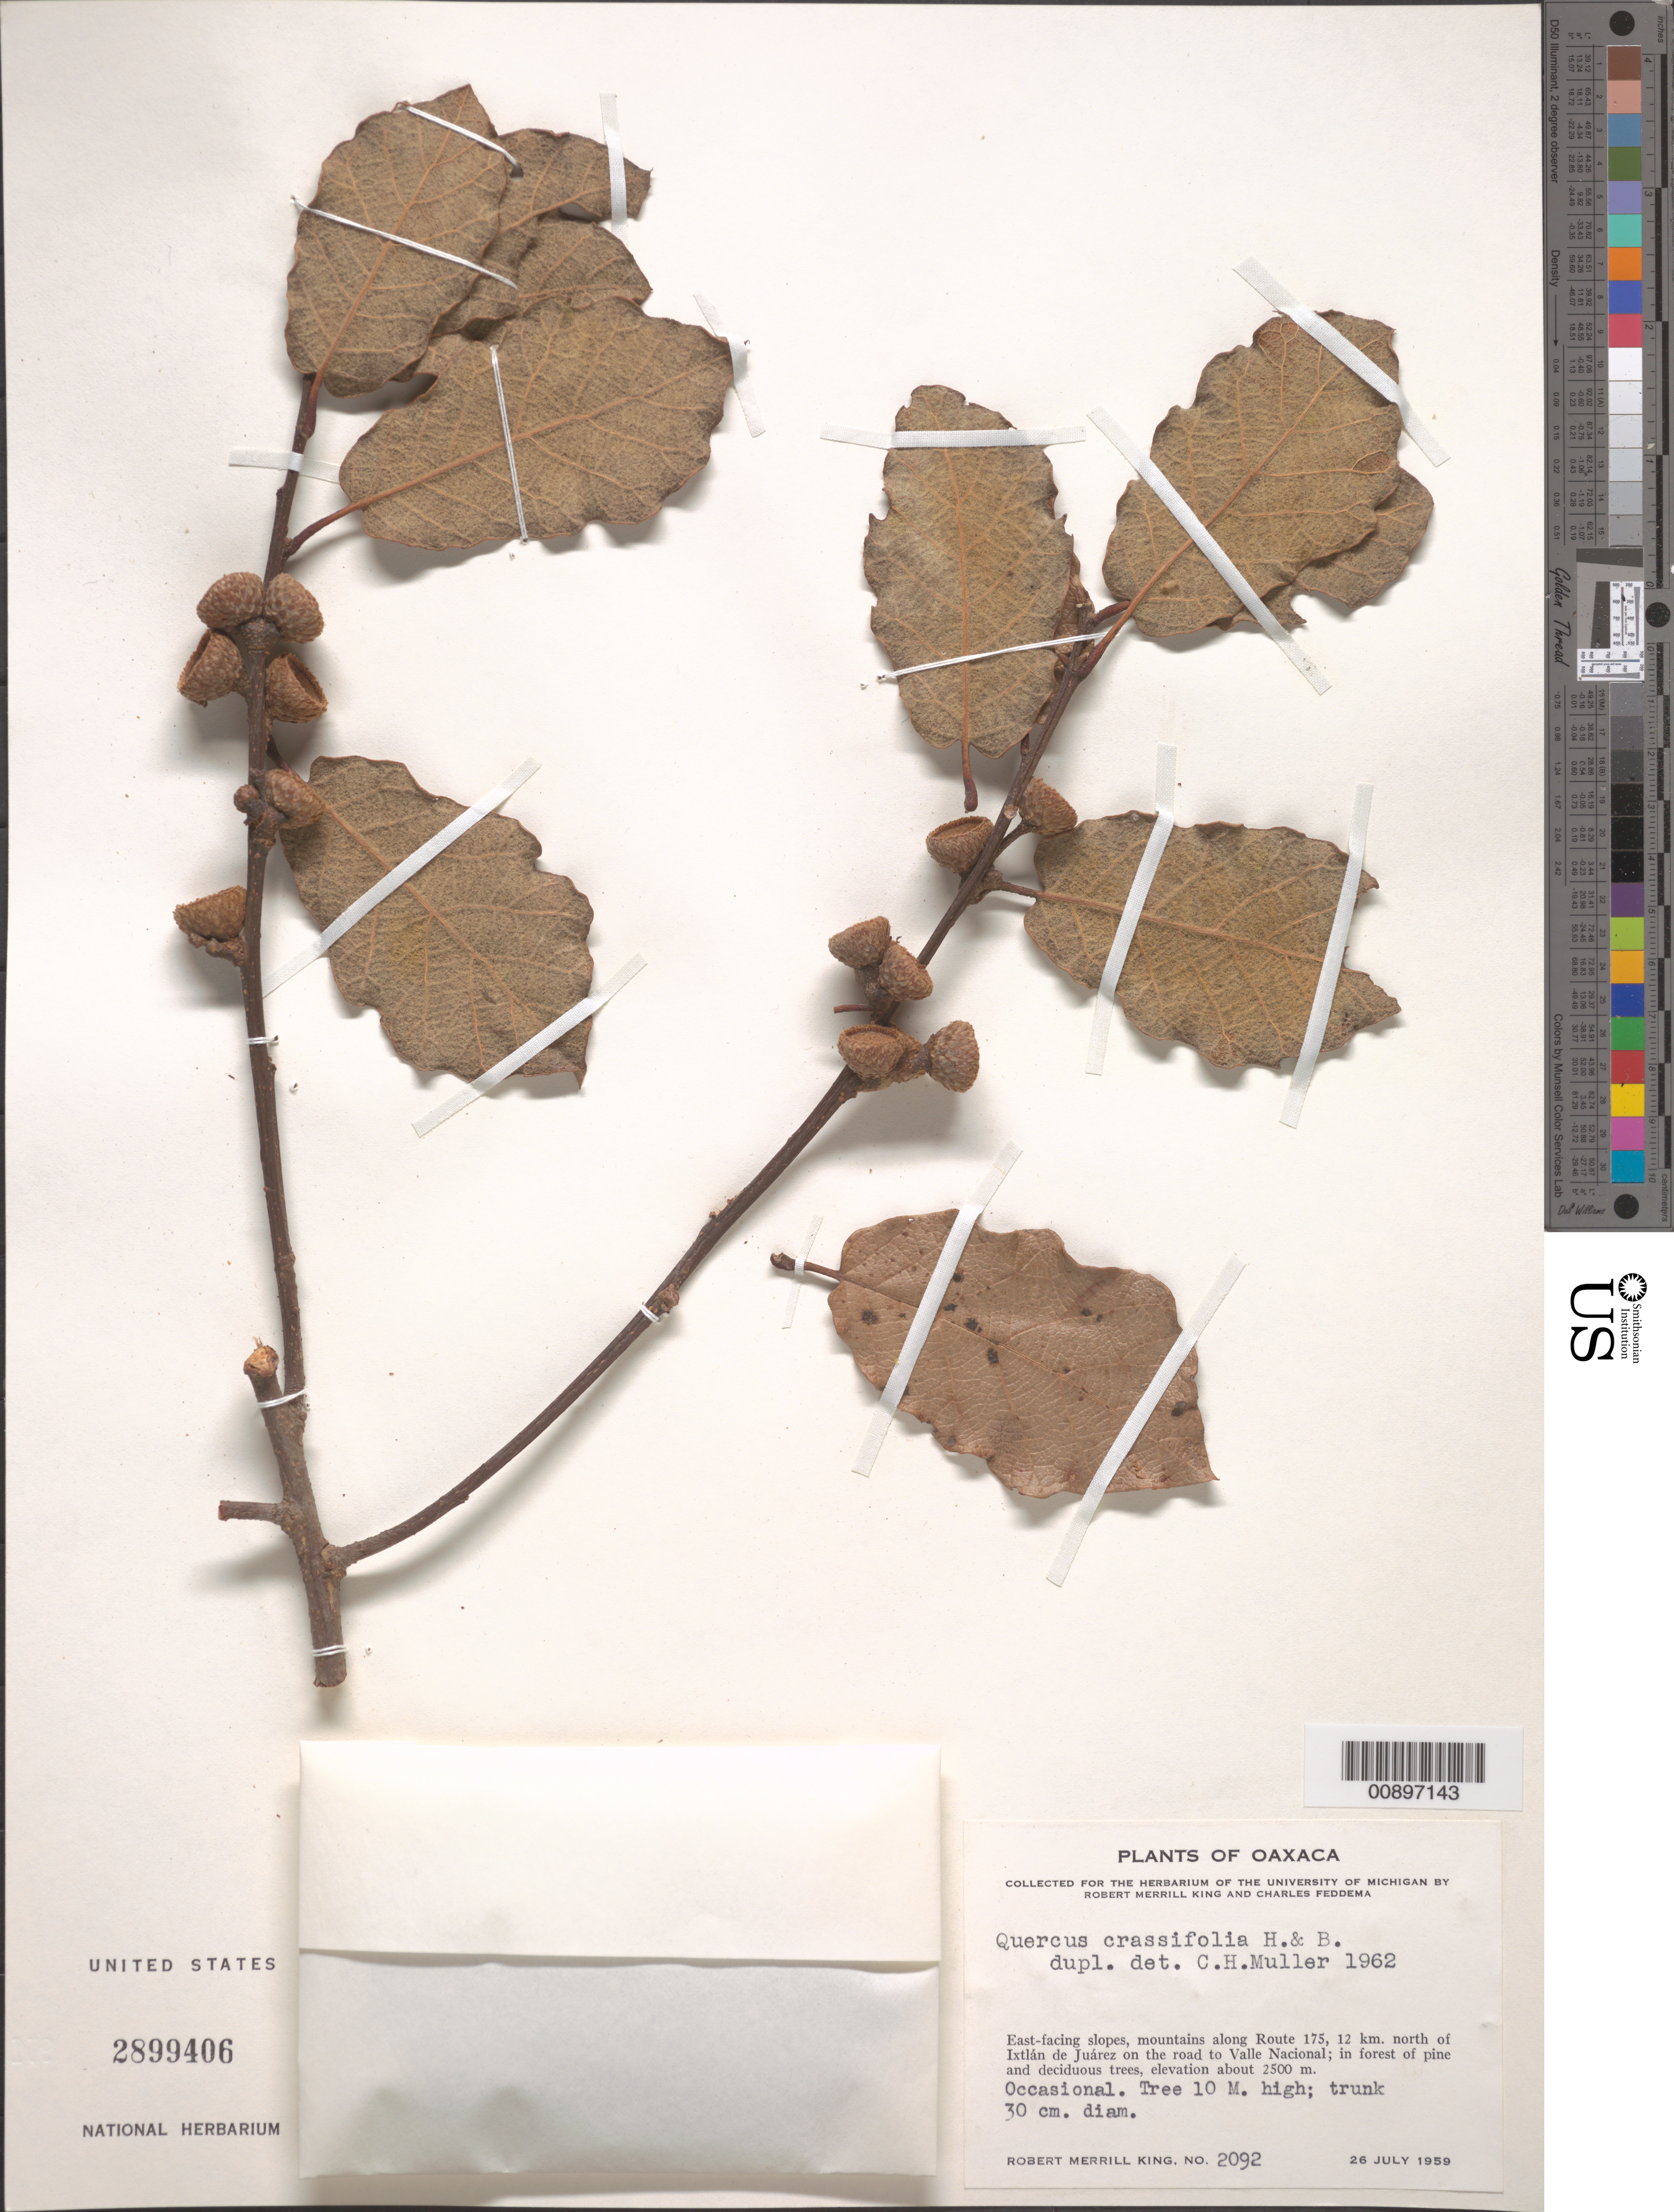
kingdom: Plantae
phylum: Tracheophyta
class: Magnoliopsida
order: Fagales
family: Fagaceae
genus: Quercus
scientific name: Quercus crassifolia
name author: Humb. & Bonpl.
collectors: R. M. King & C. Feddema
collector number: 2092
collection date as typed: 26 Jul 1959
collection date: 1959-07-26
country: Mexico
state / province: Oaxaca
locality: East-facing slopes, mountains along route 175, 12 km. north of Ixtlán de Juárez on the road to Valle Nacional.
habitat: In forest of pine and deciduous trees.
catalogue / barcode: US 2899406